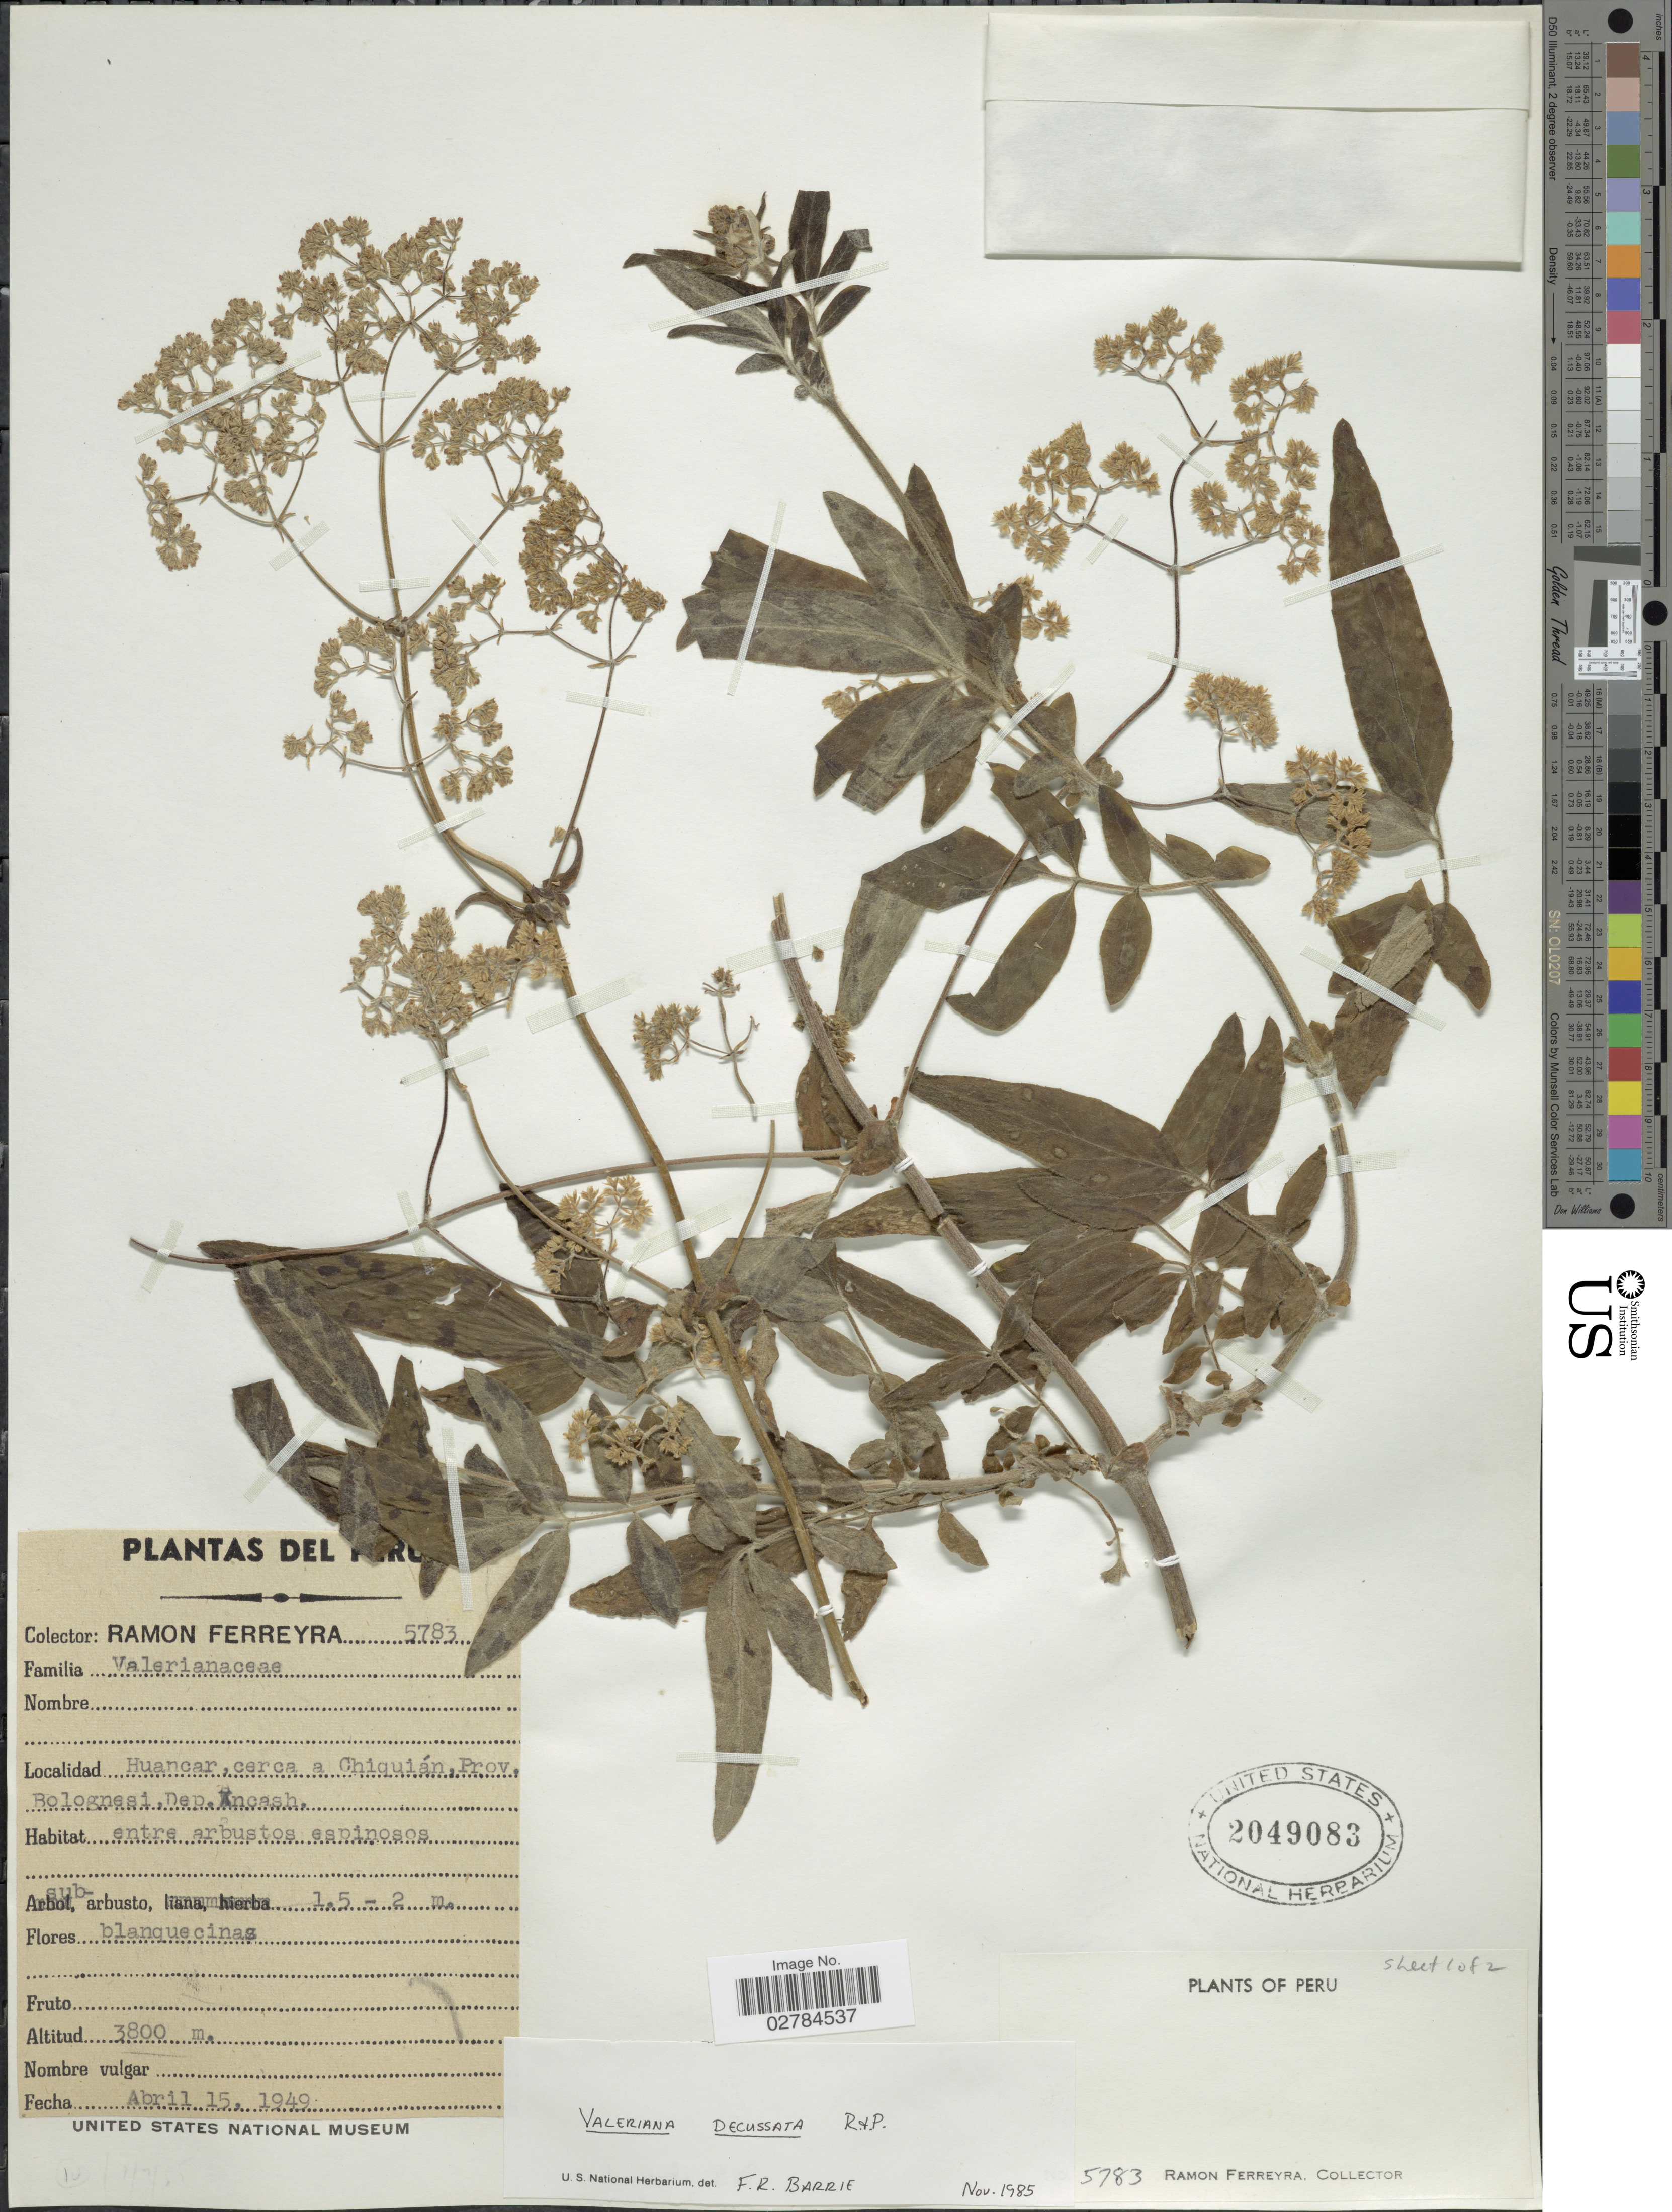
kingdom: Plantae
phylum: Tracheophyta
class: Magnoliopsida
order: Dipsacales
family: Caprifoliaceae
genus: Valeriana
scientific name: Valeriana decussata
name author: Ruiz & Pav.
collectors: R. A. Ferreyra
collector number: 5783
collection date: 1949-04-15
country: Peru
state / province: Ancash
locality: Huancar, cerca a Chiquián, Prov. Bolognesi, Dep. Ancash.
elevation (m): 3800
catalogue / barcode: US 2049083